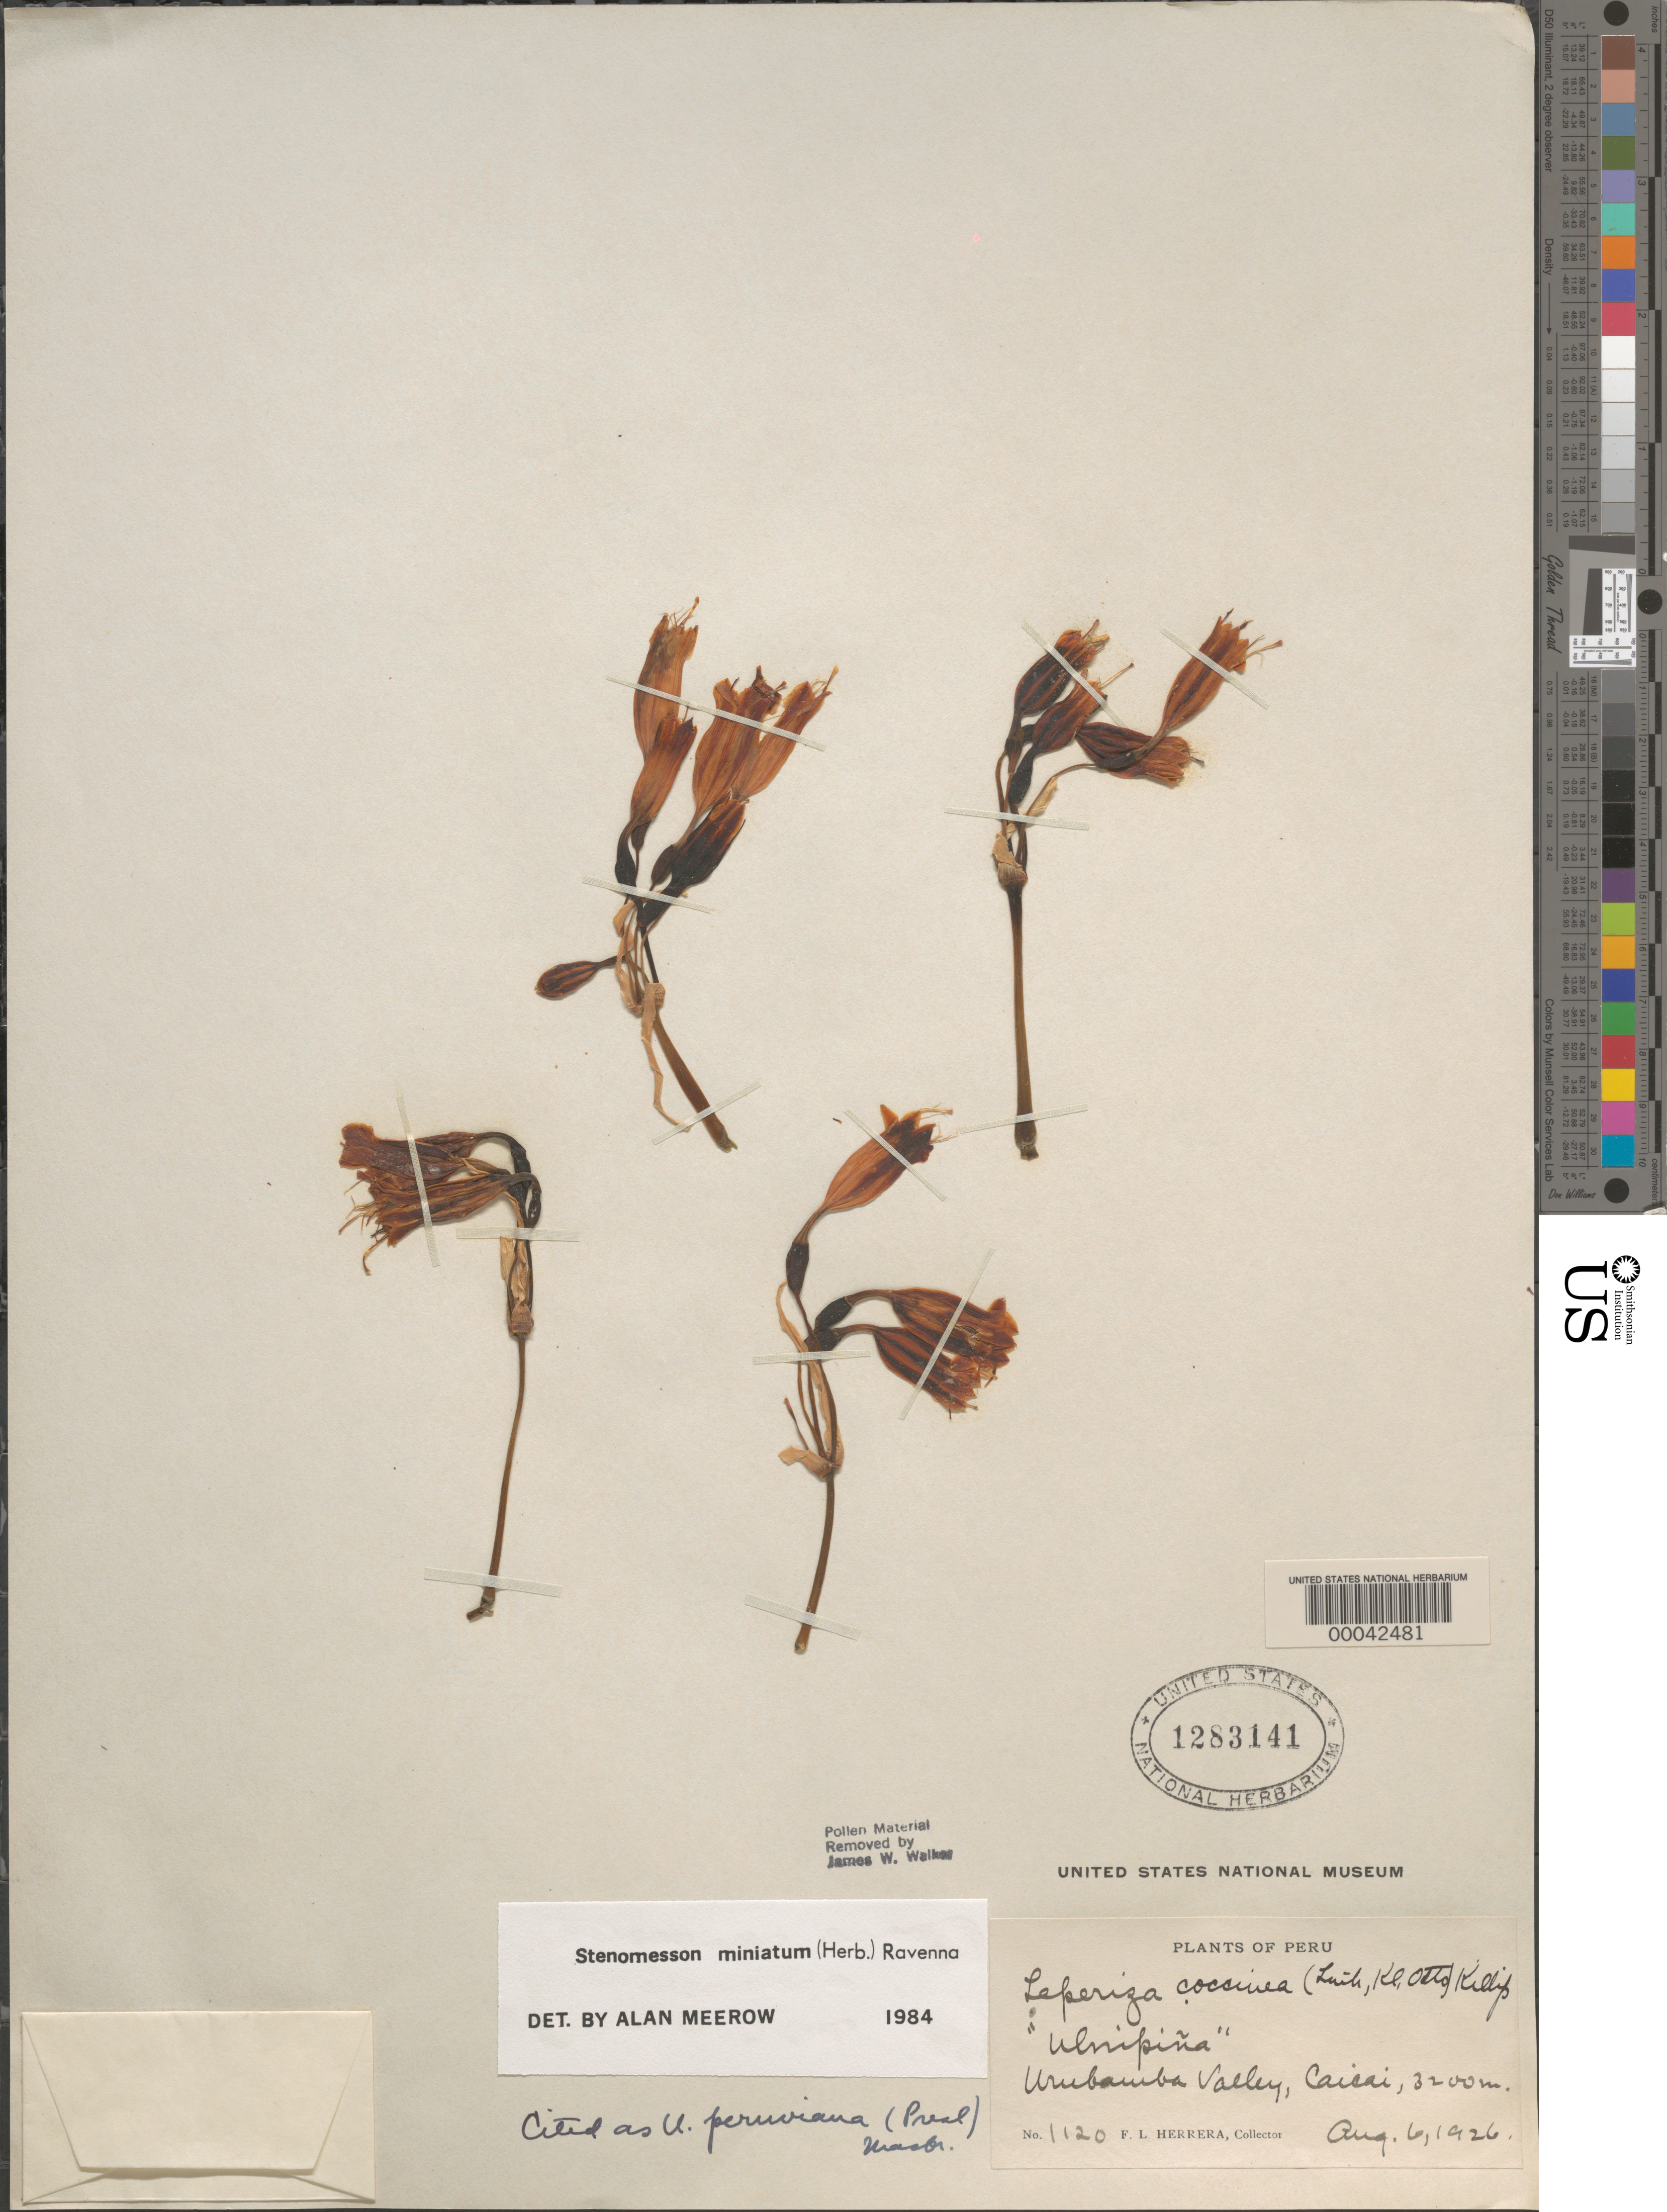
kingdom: Plantae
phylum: Tracheophyta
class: Liliopsida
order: Asparagales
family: Amaryllidaceae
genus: Stenomesson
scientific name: Stenomesson miniatum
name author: (Herb.) Ravenna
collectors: F. L. Herrera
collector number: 1120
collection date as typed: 06 Aug 1926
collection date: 1926-08-06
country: Peru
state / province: Cusco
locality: Urubamba Valley; Caicai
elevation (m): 3200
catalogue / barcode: US 1283141